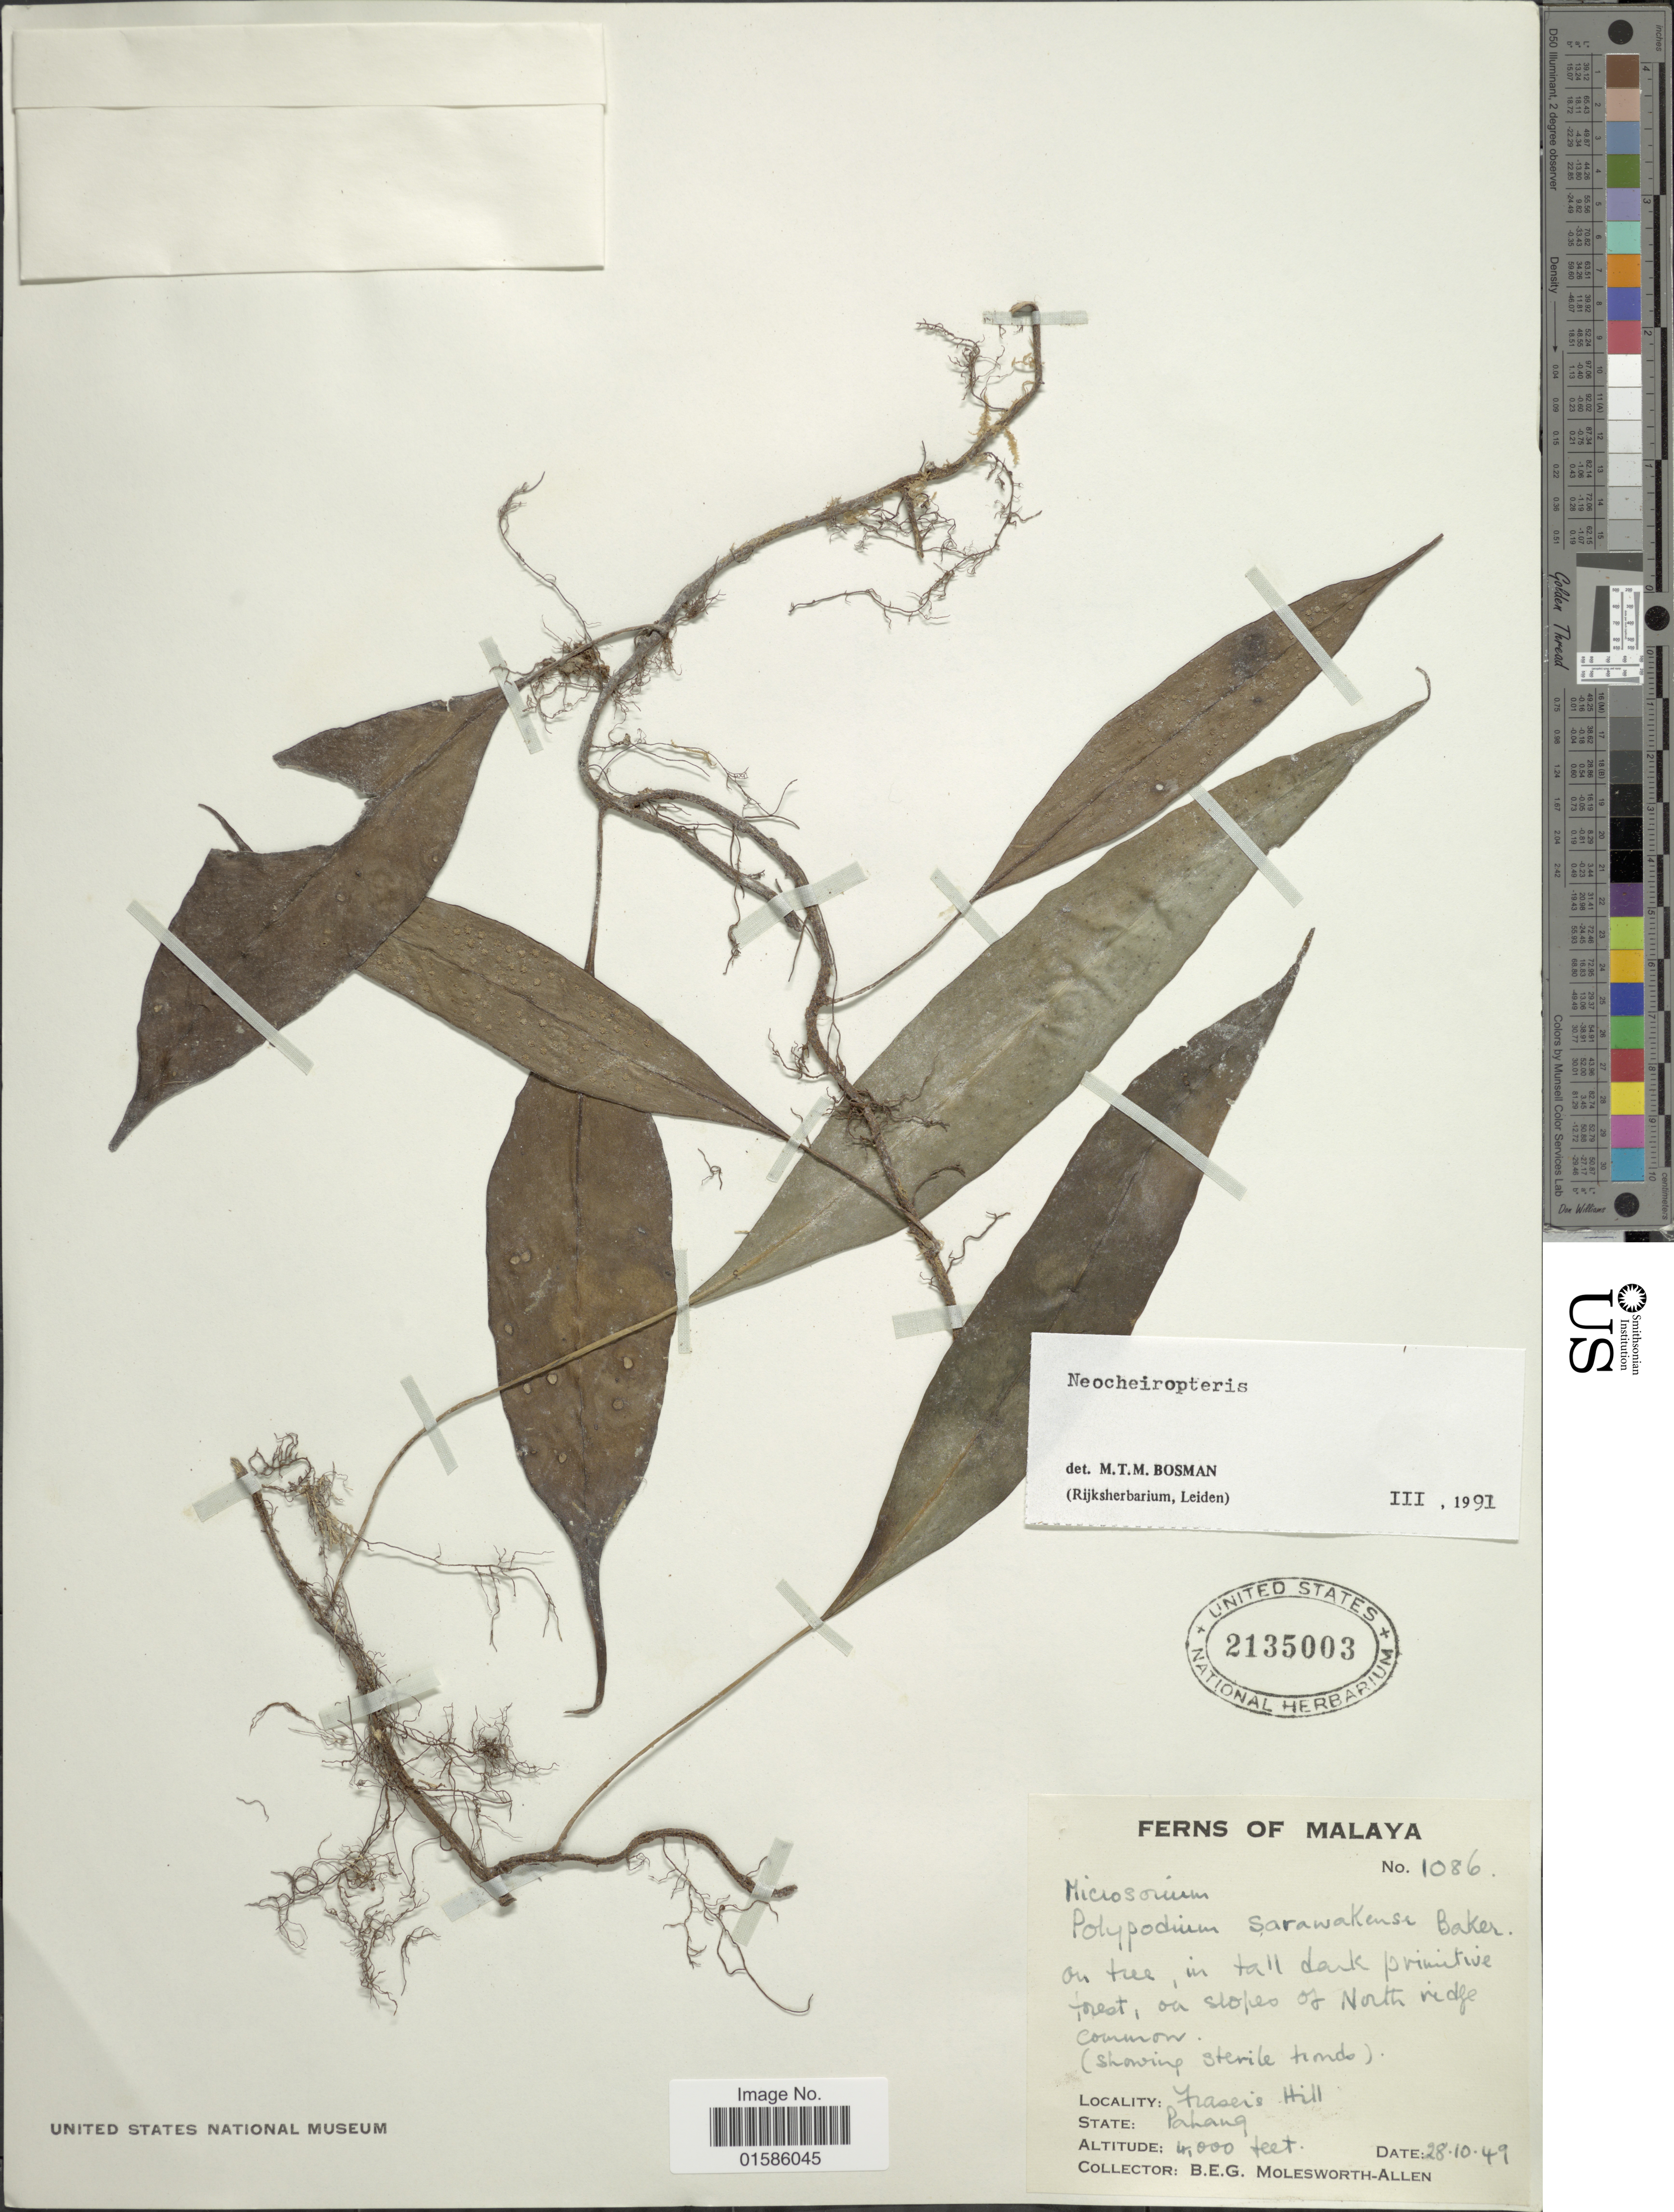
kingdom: Plantae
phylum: Tracheophyta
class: Polypodiopsida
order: Polypodiales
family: Polypodiaceae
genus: Microsorum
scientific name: Microsorum sarawakense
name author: (Baker) Ching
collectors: B. E. G. Molesworth-Allen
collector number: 1086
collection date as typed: Transcribed d/m/y: 28/10/49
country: Malaysia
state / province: Pahang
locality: Malaya, Fraser's Hill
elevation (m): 1219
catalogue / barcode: US 2135003